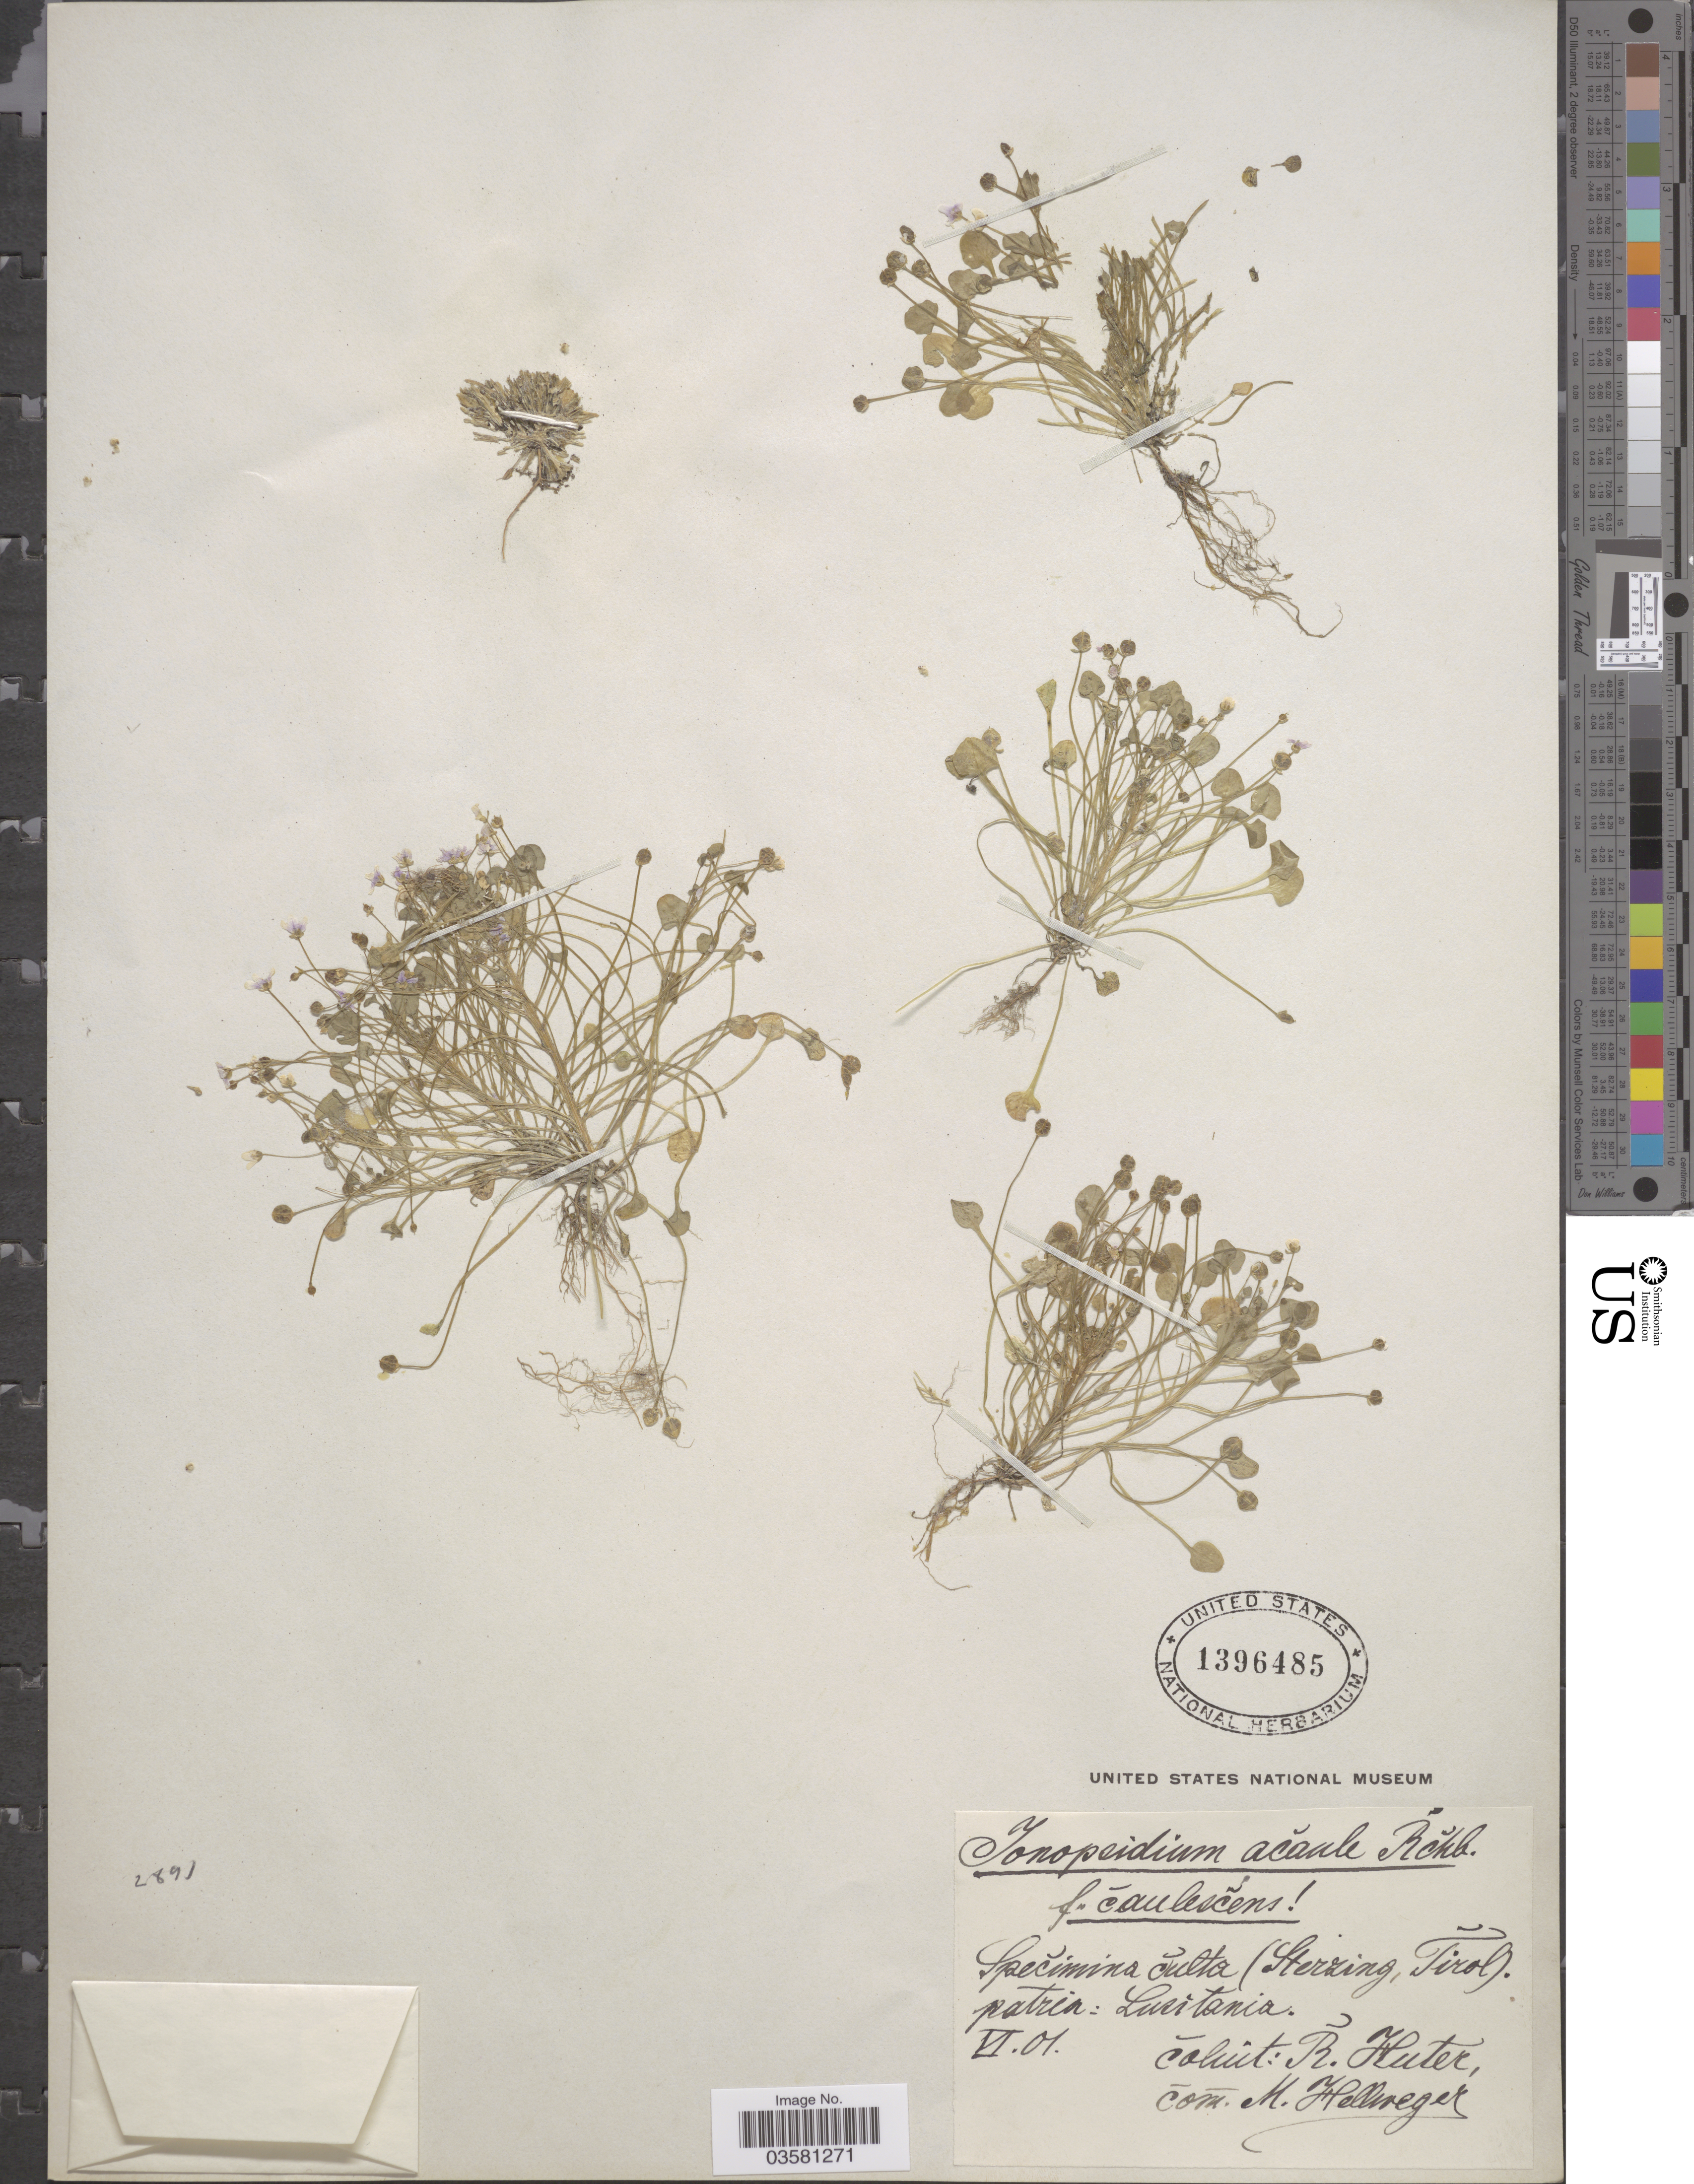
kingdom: Plantae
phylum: Tracheophyta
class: Magnoliopsida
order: Brassicales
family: Brassicaceae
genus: Ionopsidium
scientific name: Ionopsidium acaule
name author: (Desf.) DC. ex Rchb.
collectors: R. Huter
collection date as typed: Transcribed d/m/y: /6/1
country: Austria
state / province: Tirol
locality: Sterzing.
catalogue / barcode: US 1396485